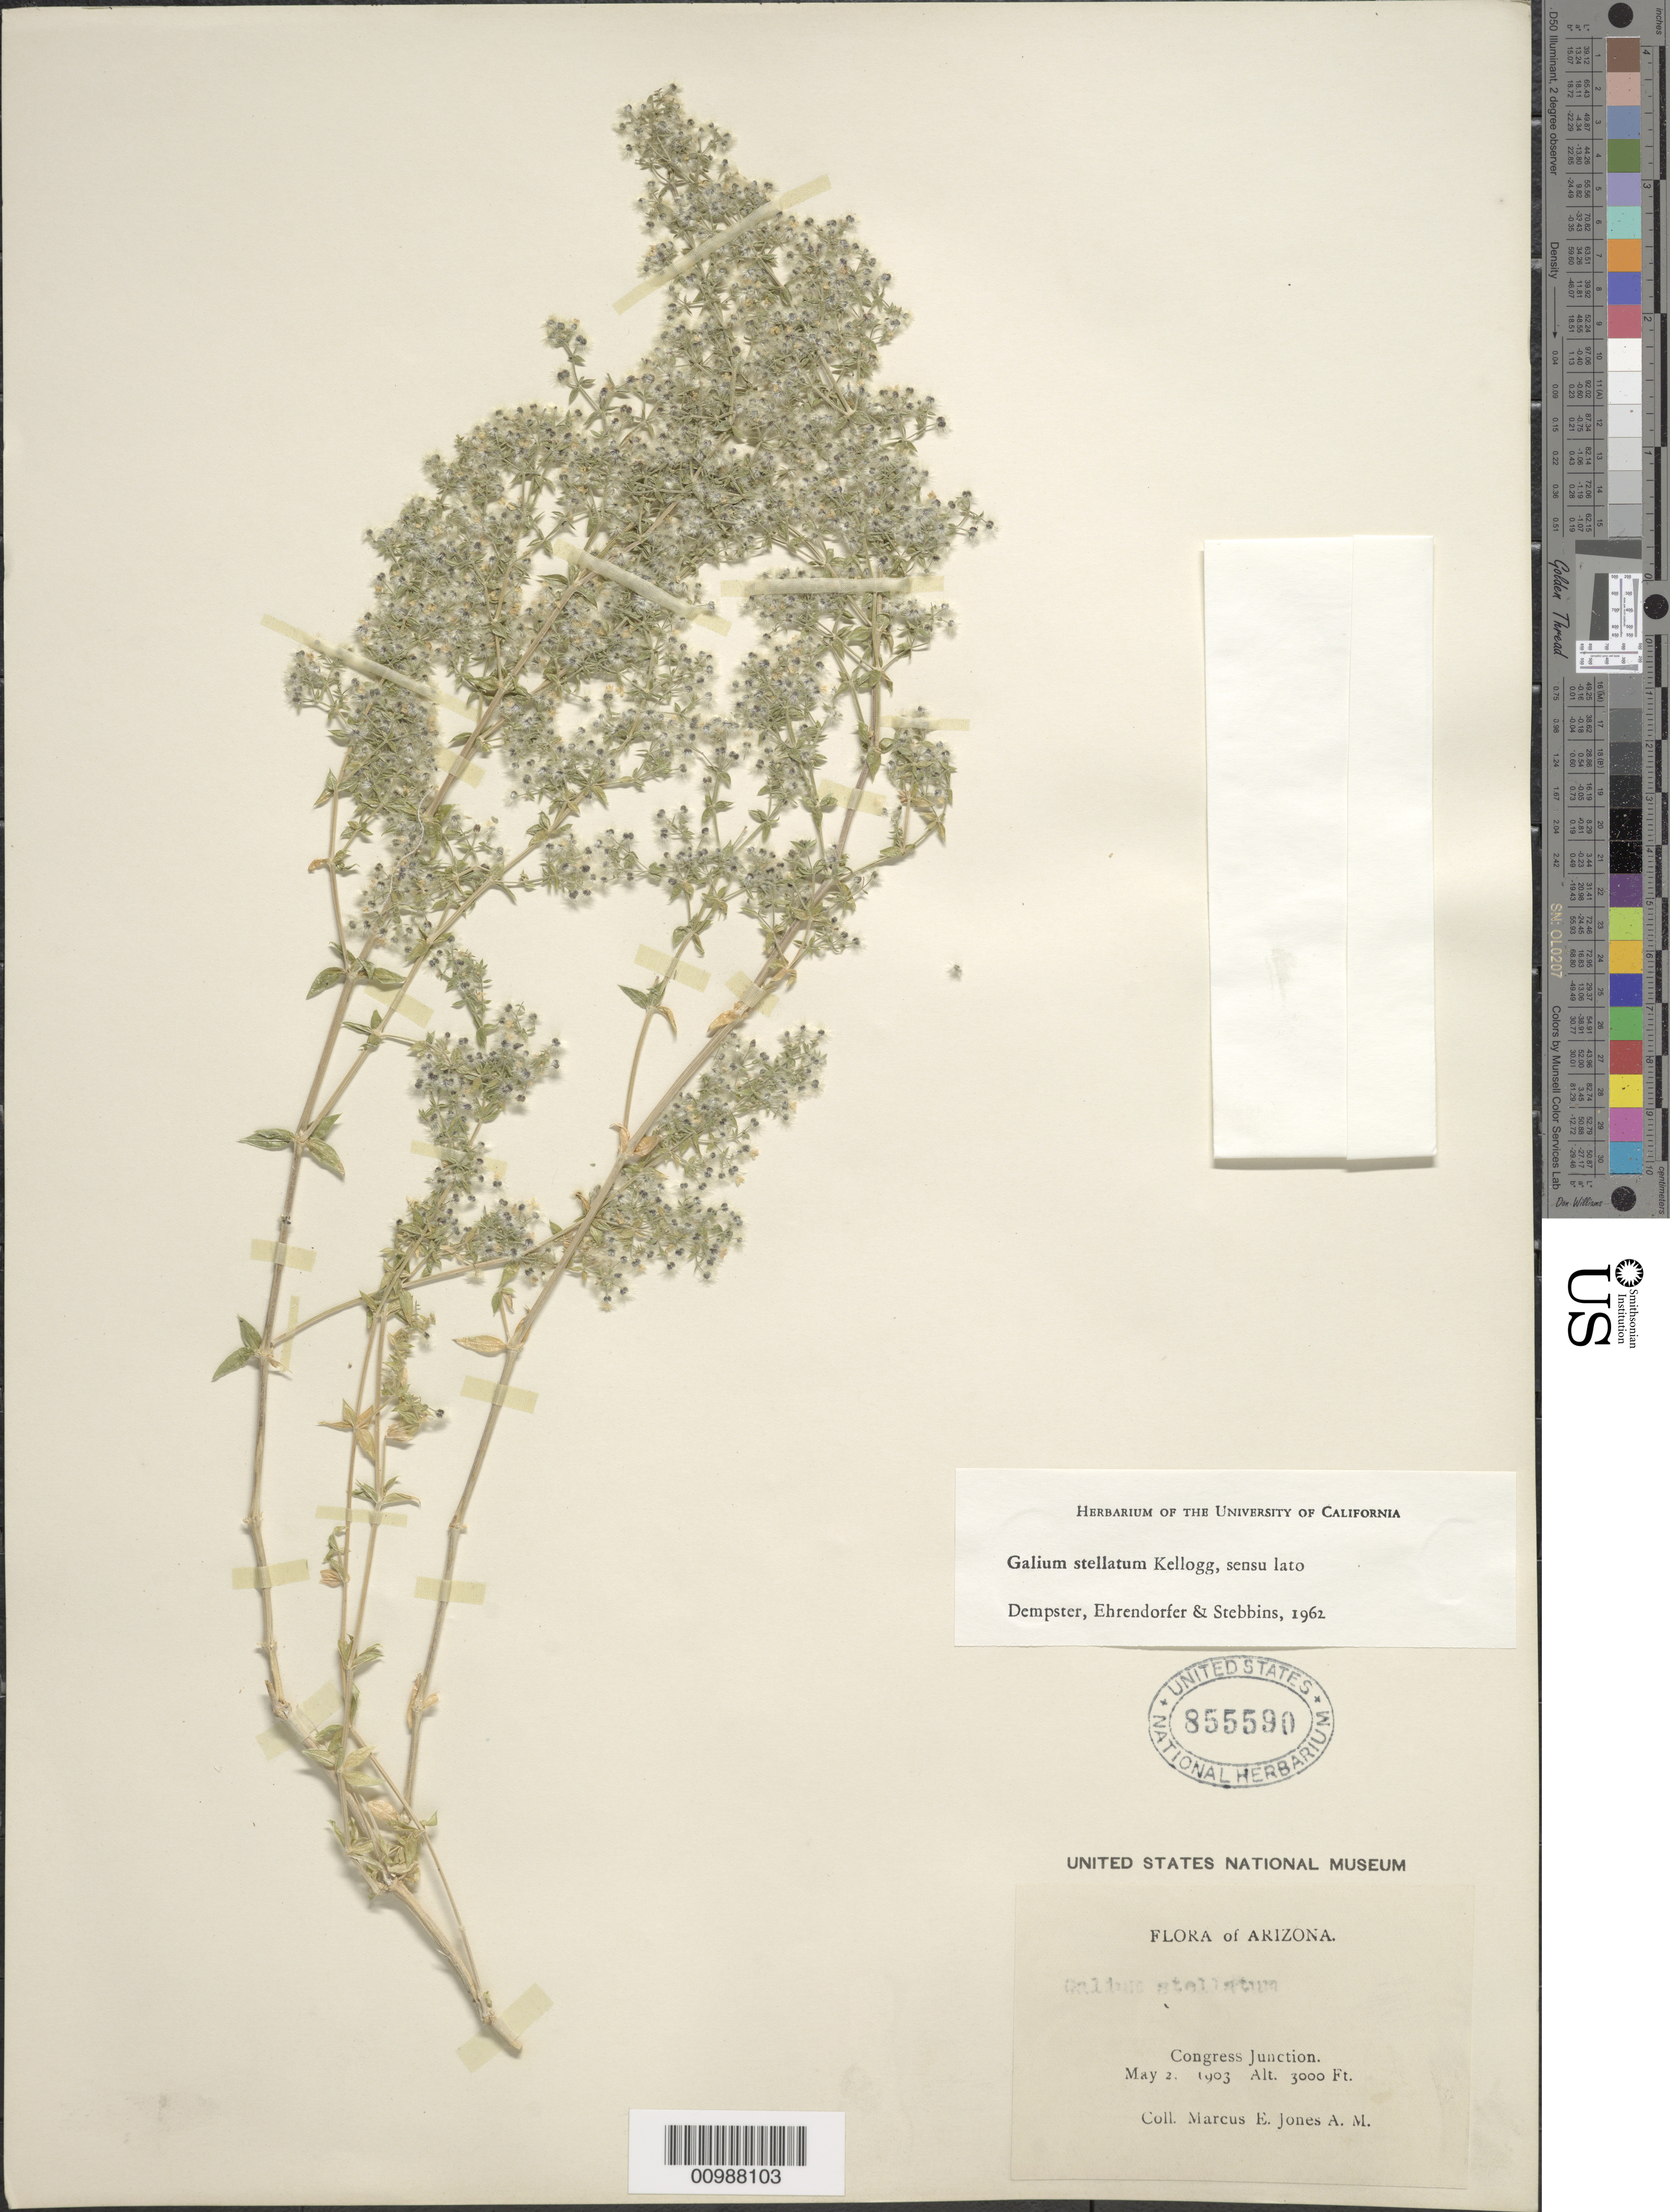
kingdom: Plantae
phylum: Tracheophyta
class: Magnoliopsida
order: Gentianales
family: Rubiaceae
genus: Galium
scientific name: Galium stellatum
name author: Kellogg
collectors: M. E. Jones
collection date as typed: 02 May 1903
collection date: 1903-05-02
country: United States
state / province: Arizona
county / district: Yavapai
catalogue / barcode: US 855590